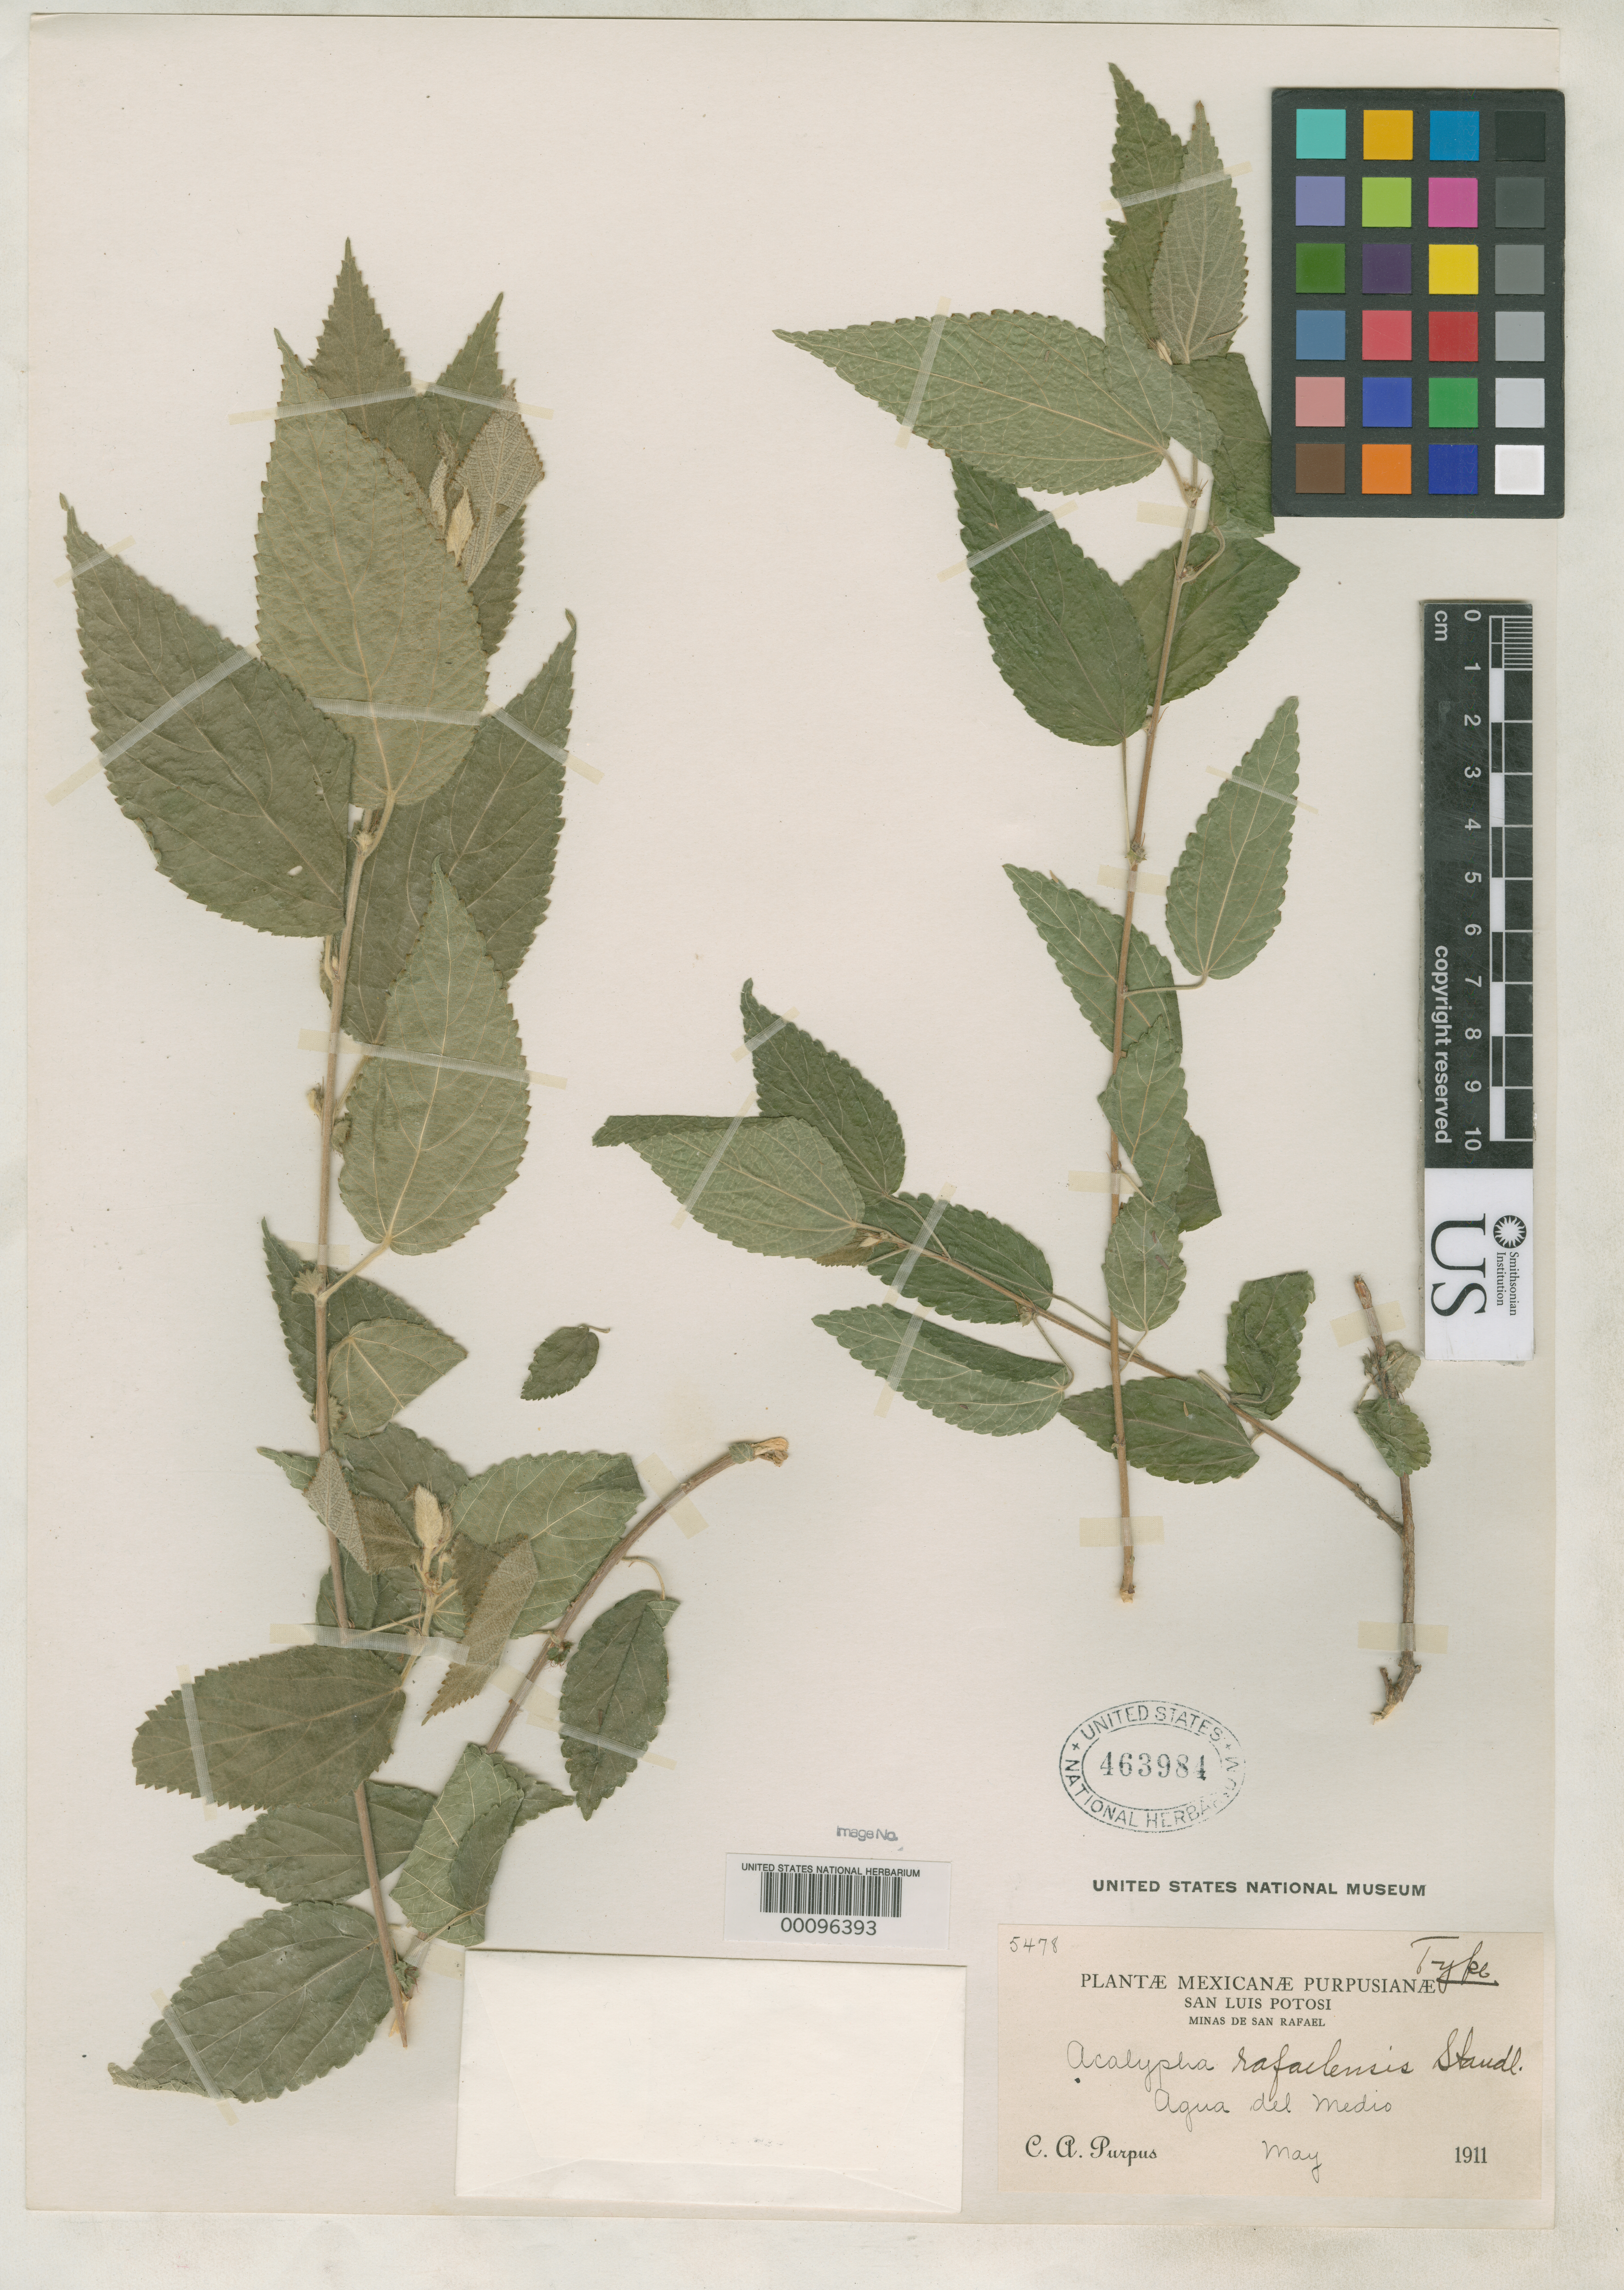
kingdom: Plantae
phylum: Tracheophyta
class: Magnoliopsida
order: Malpighiales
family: Euphorbiaceae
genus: Acalypha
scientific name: Acalypha rafaelensis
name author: Standl.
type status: Holotype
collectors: C. A. Purpus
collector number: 5478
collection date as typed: May 1911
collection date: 1911-05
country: Mexico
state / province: San Luis Potosi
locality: Agua del Medio, Minas de San Rafael.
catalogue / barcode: US 463984